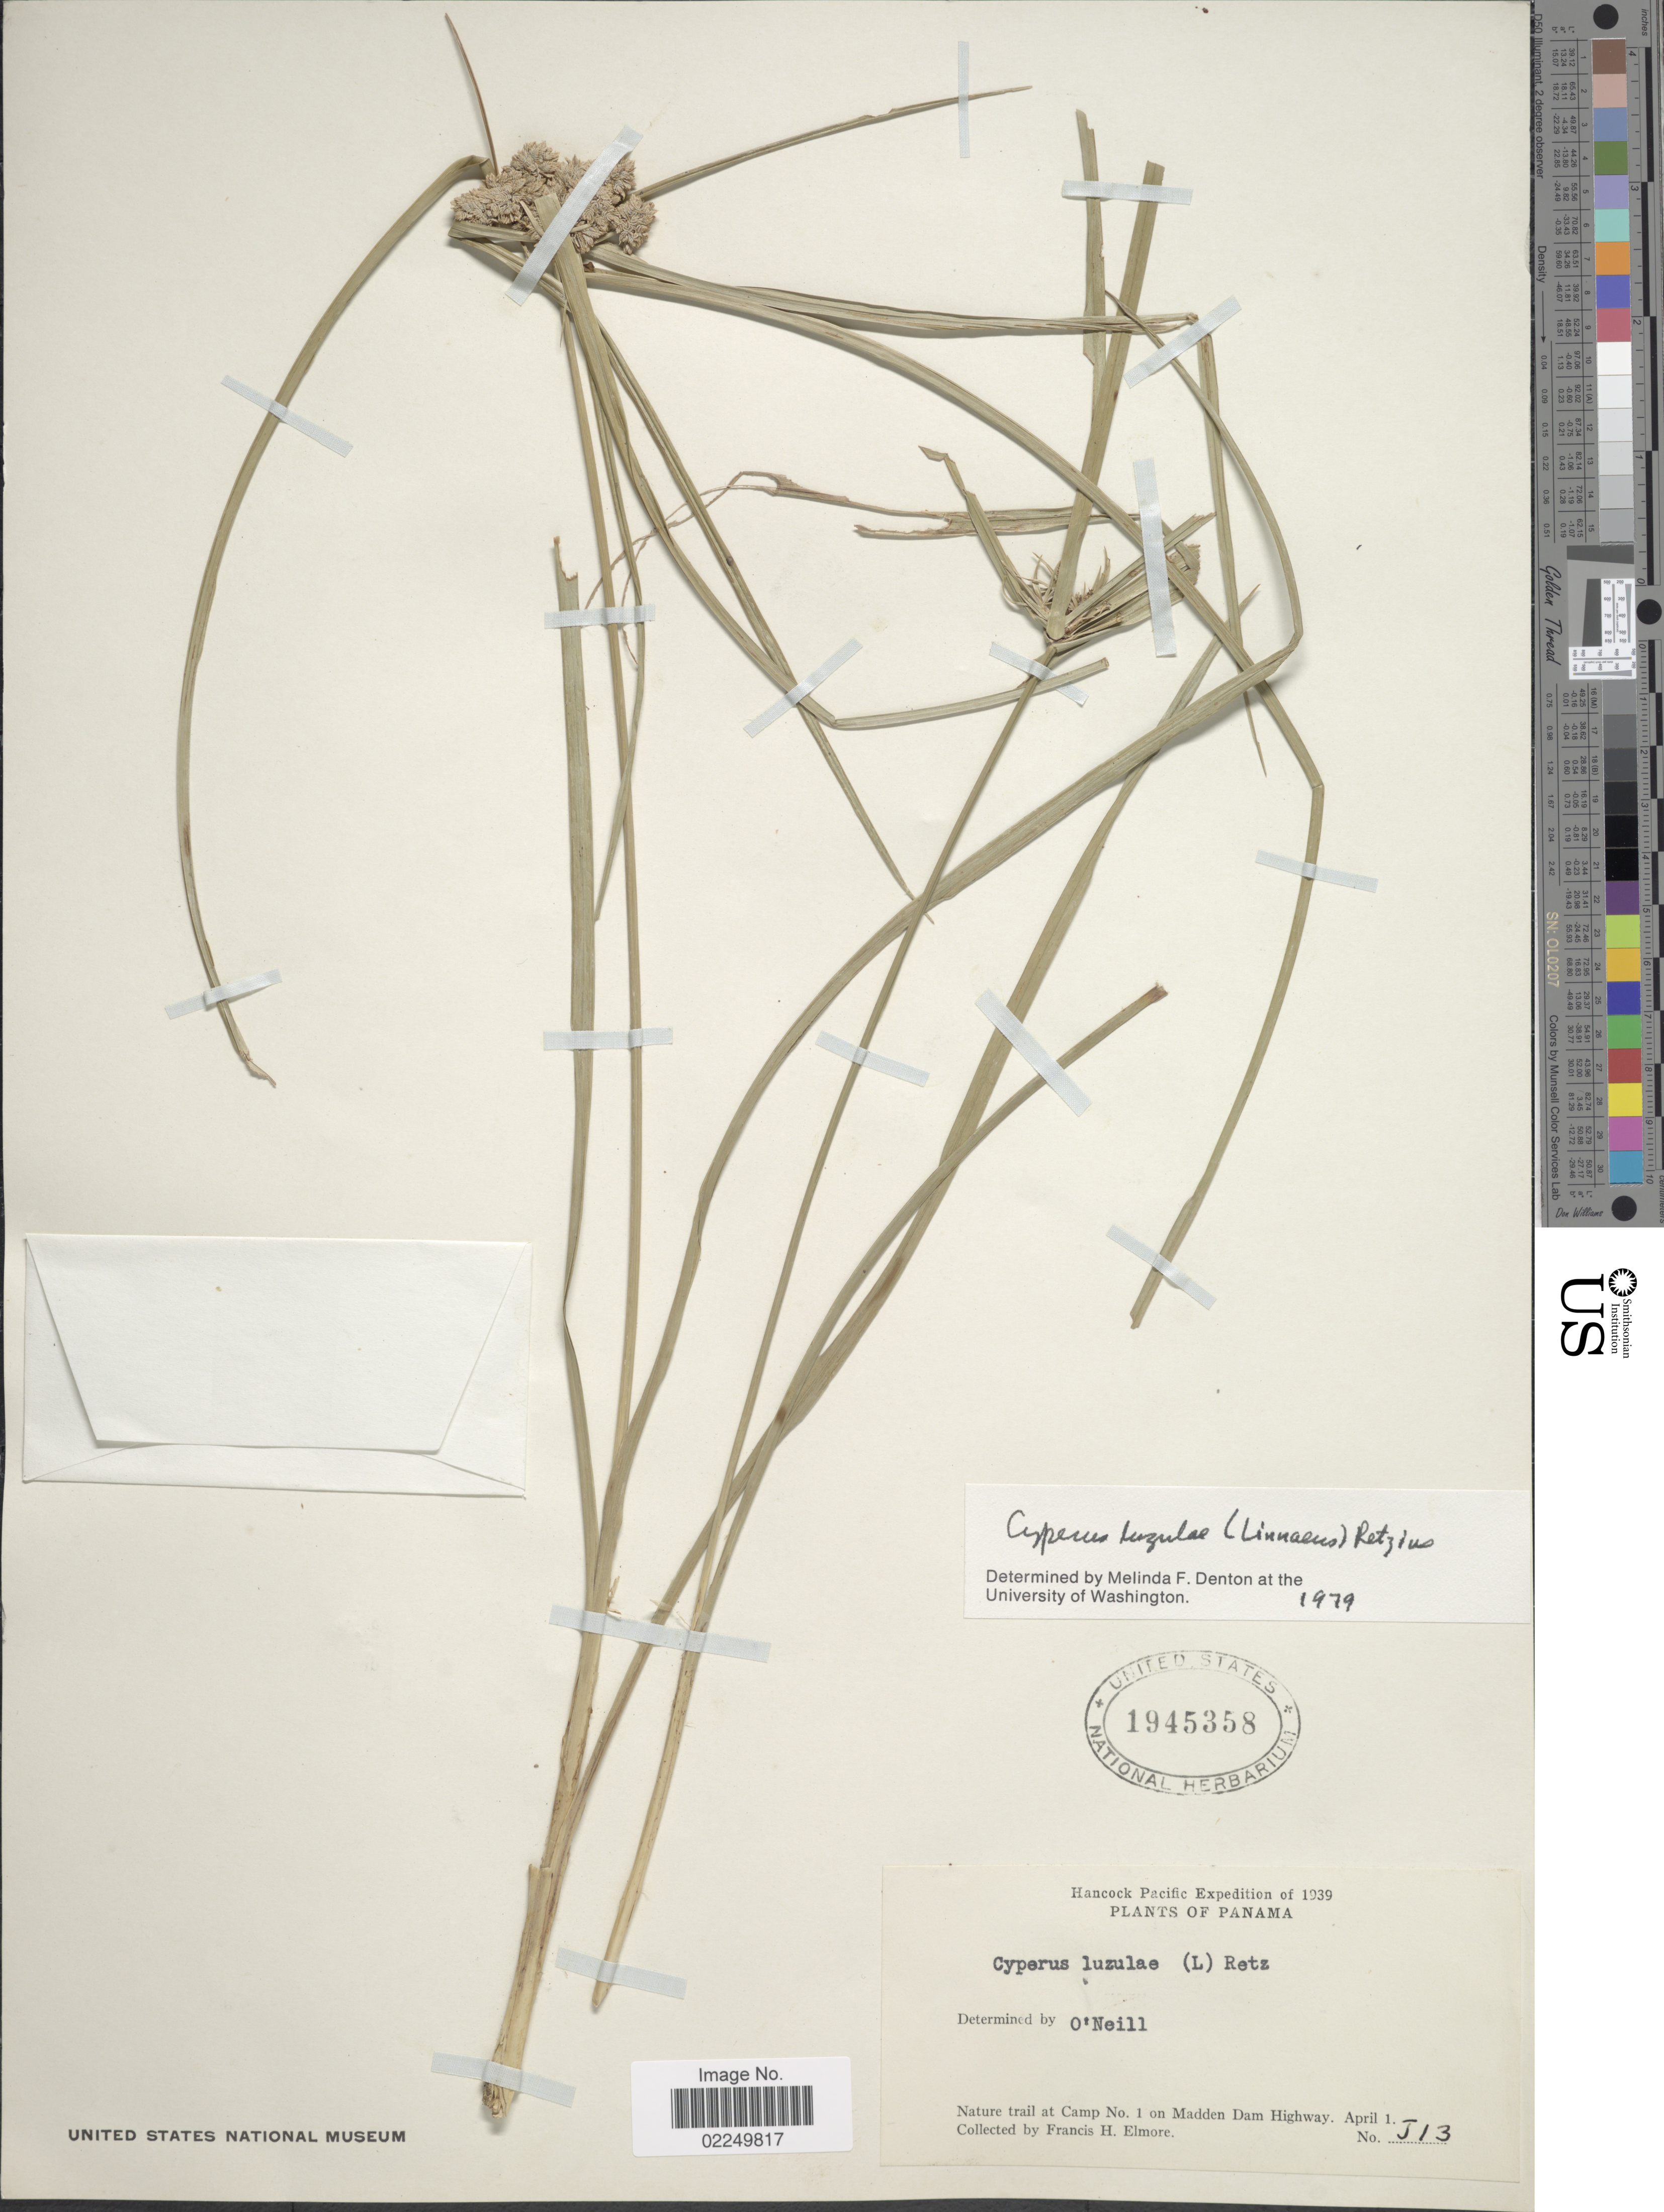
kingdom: Plantae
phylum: Tracheophyta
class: Liliopsida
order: Poales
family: Cyperaceae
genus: Cyperus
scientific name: Cyperus luzulae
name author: (L.) Rottb. ex Retz.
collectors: F. H. Elmore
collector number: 513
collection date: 1939-04-01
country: Panama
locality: Nature trail at Camp No. 1 on Madden Dam Highway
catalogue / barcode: US 1945358